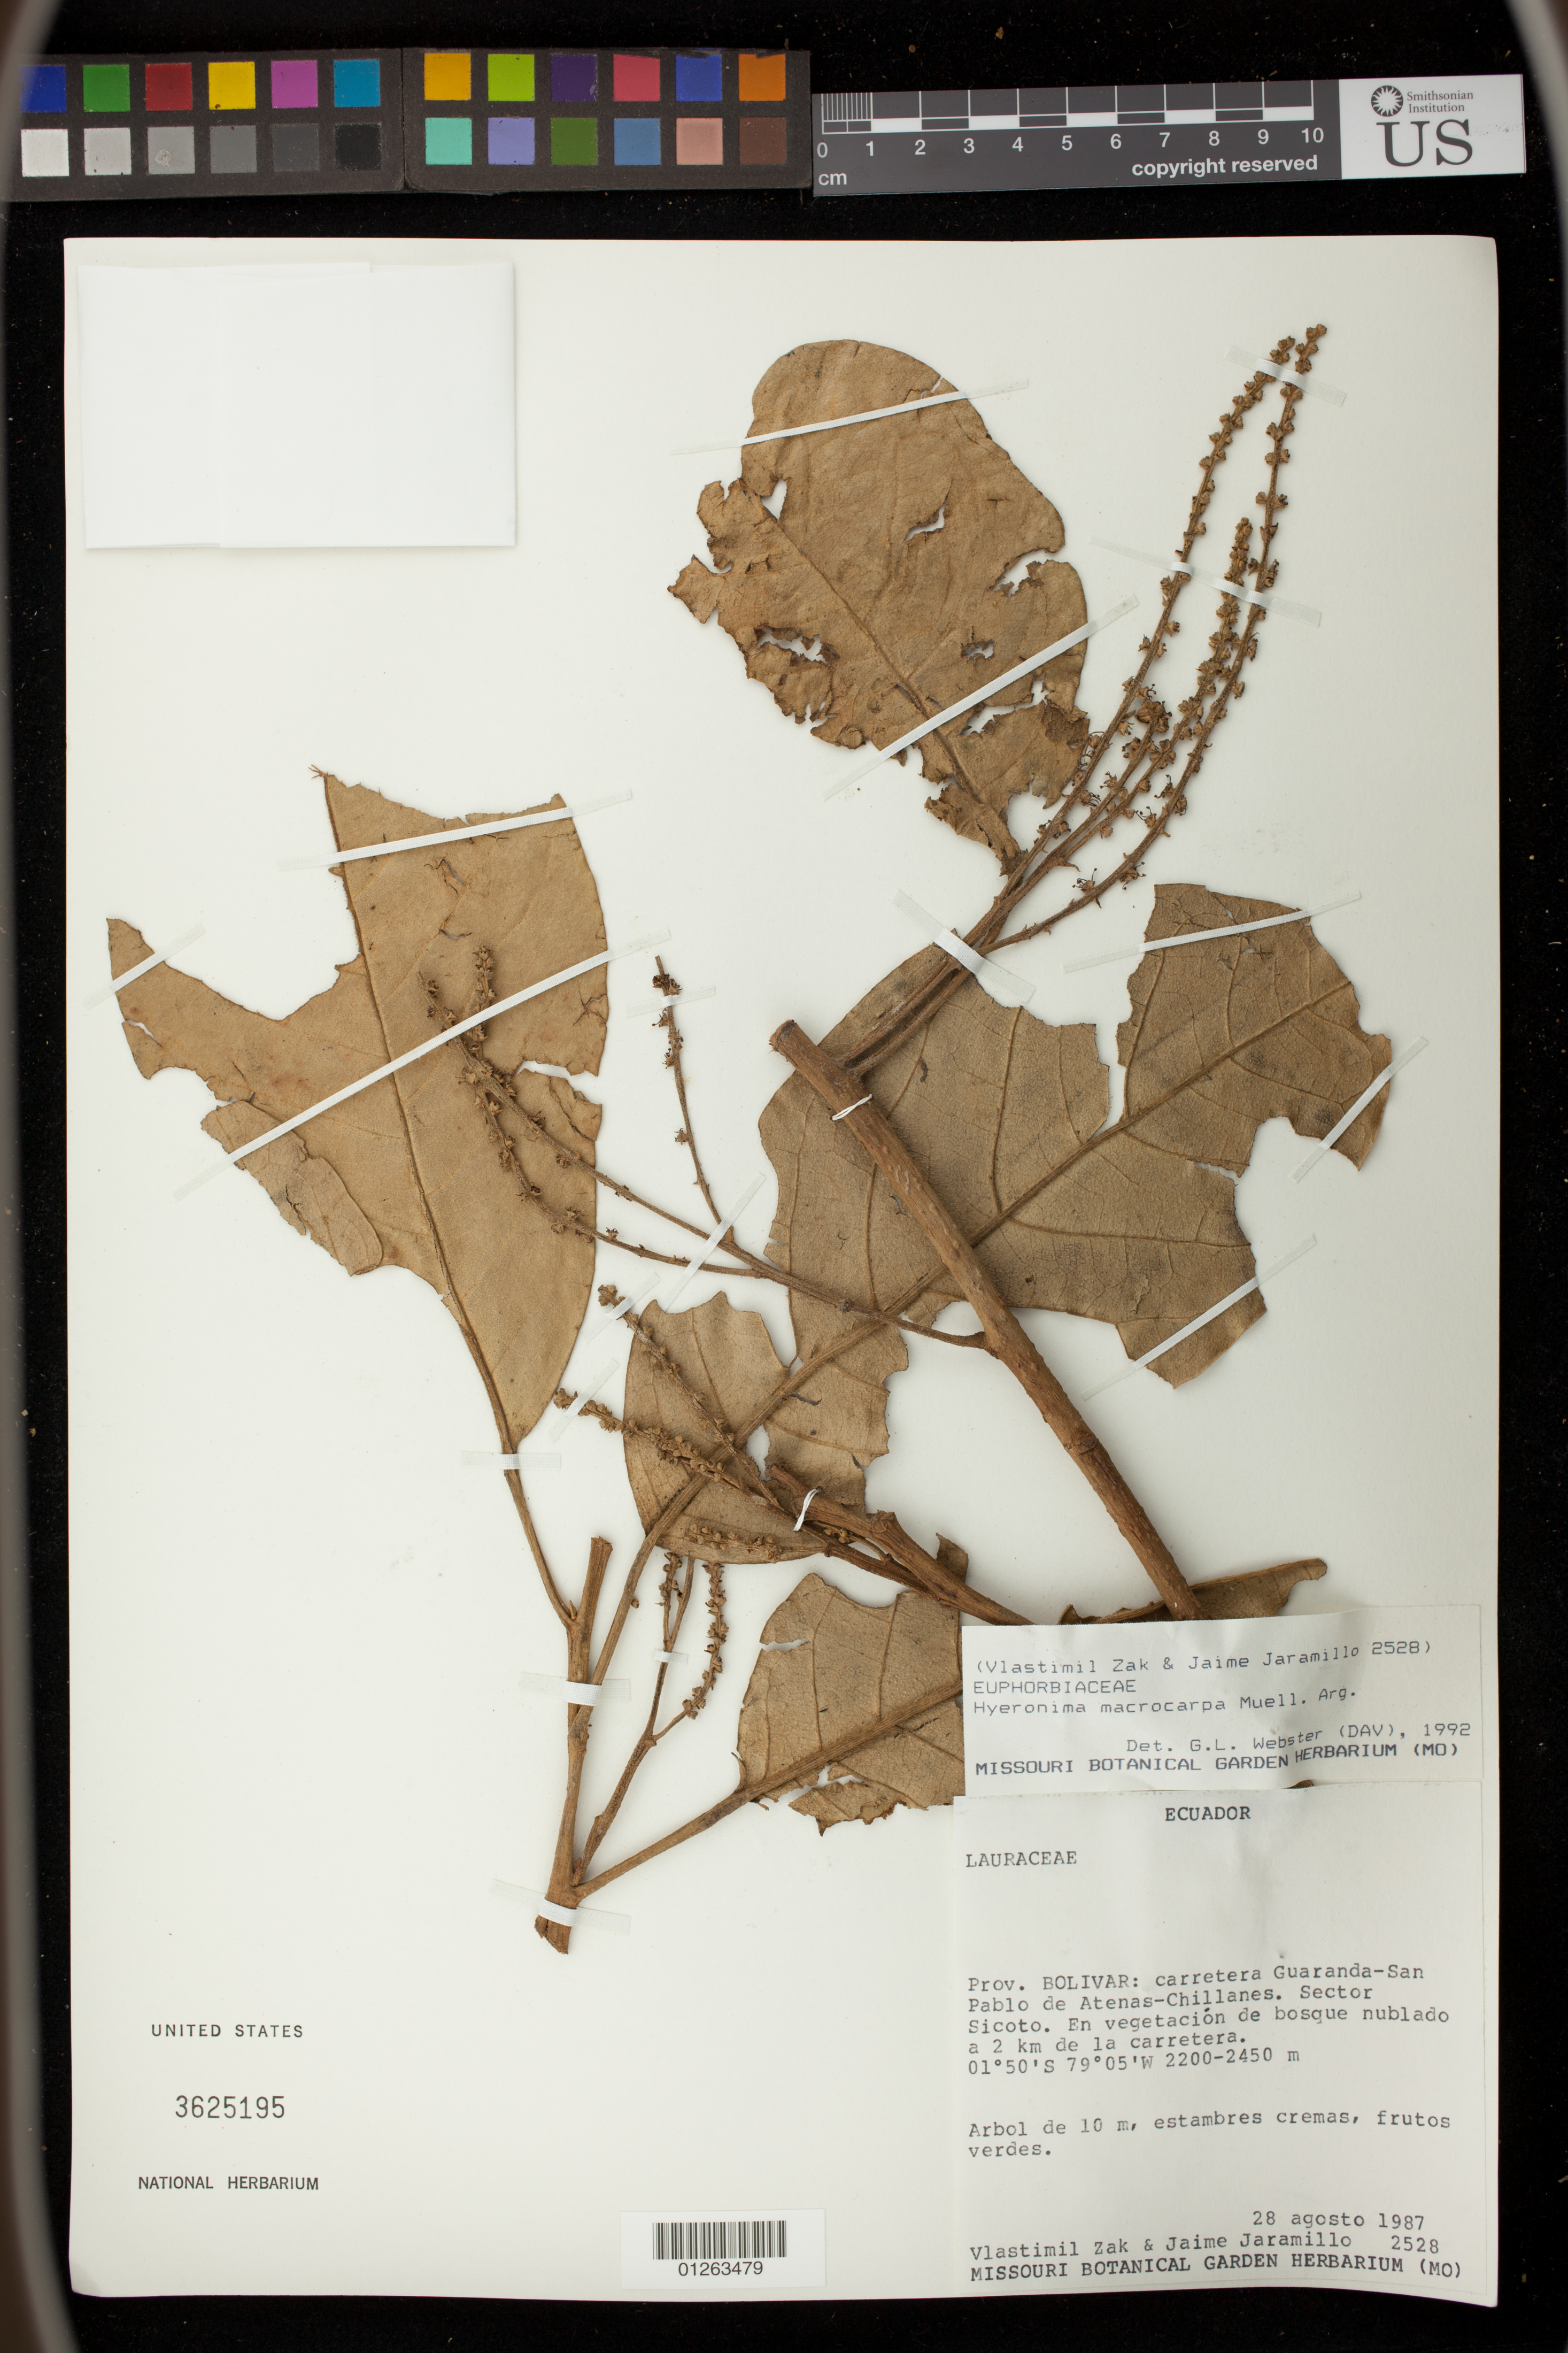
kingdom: Plantae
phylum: Tracheophyta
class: Magnoliopsida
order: Malpighiales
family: Phyllanthaceae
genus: Hieronyma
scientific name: Hieronyma macrocarpa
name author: (Müll. Arg.) Pax & K. Hoffm.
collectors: V. Zak & R. Jaramillo M.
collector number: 2528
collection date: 1987-08-28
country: Ecuador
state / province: Bolivar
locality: carretera Guaranda-San Pablo de Atenas-Chillanes. Sector Sicoto. E vegetacion de bosque nublado a 2 km de la carretera.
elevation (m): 2200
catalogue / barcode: US 3625195